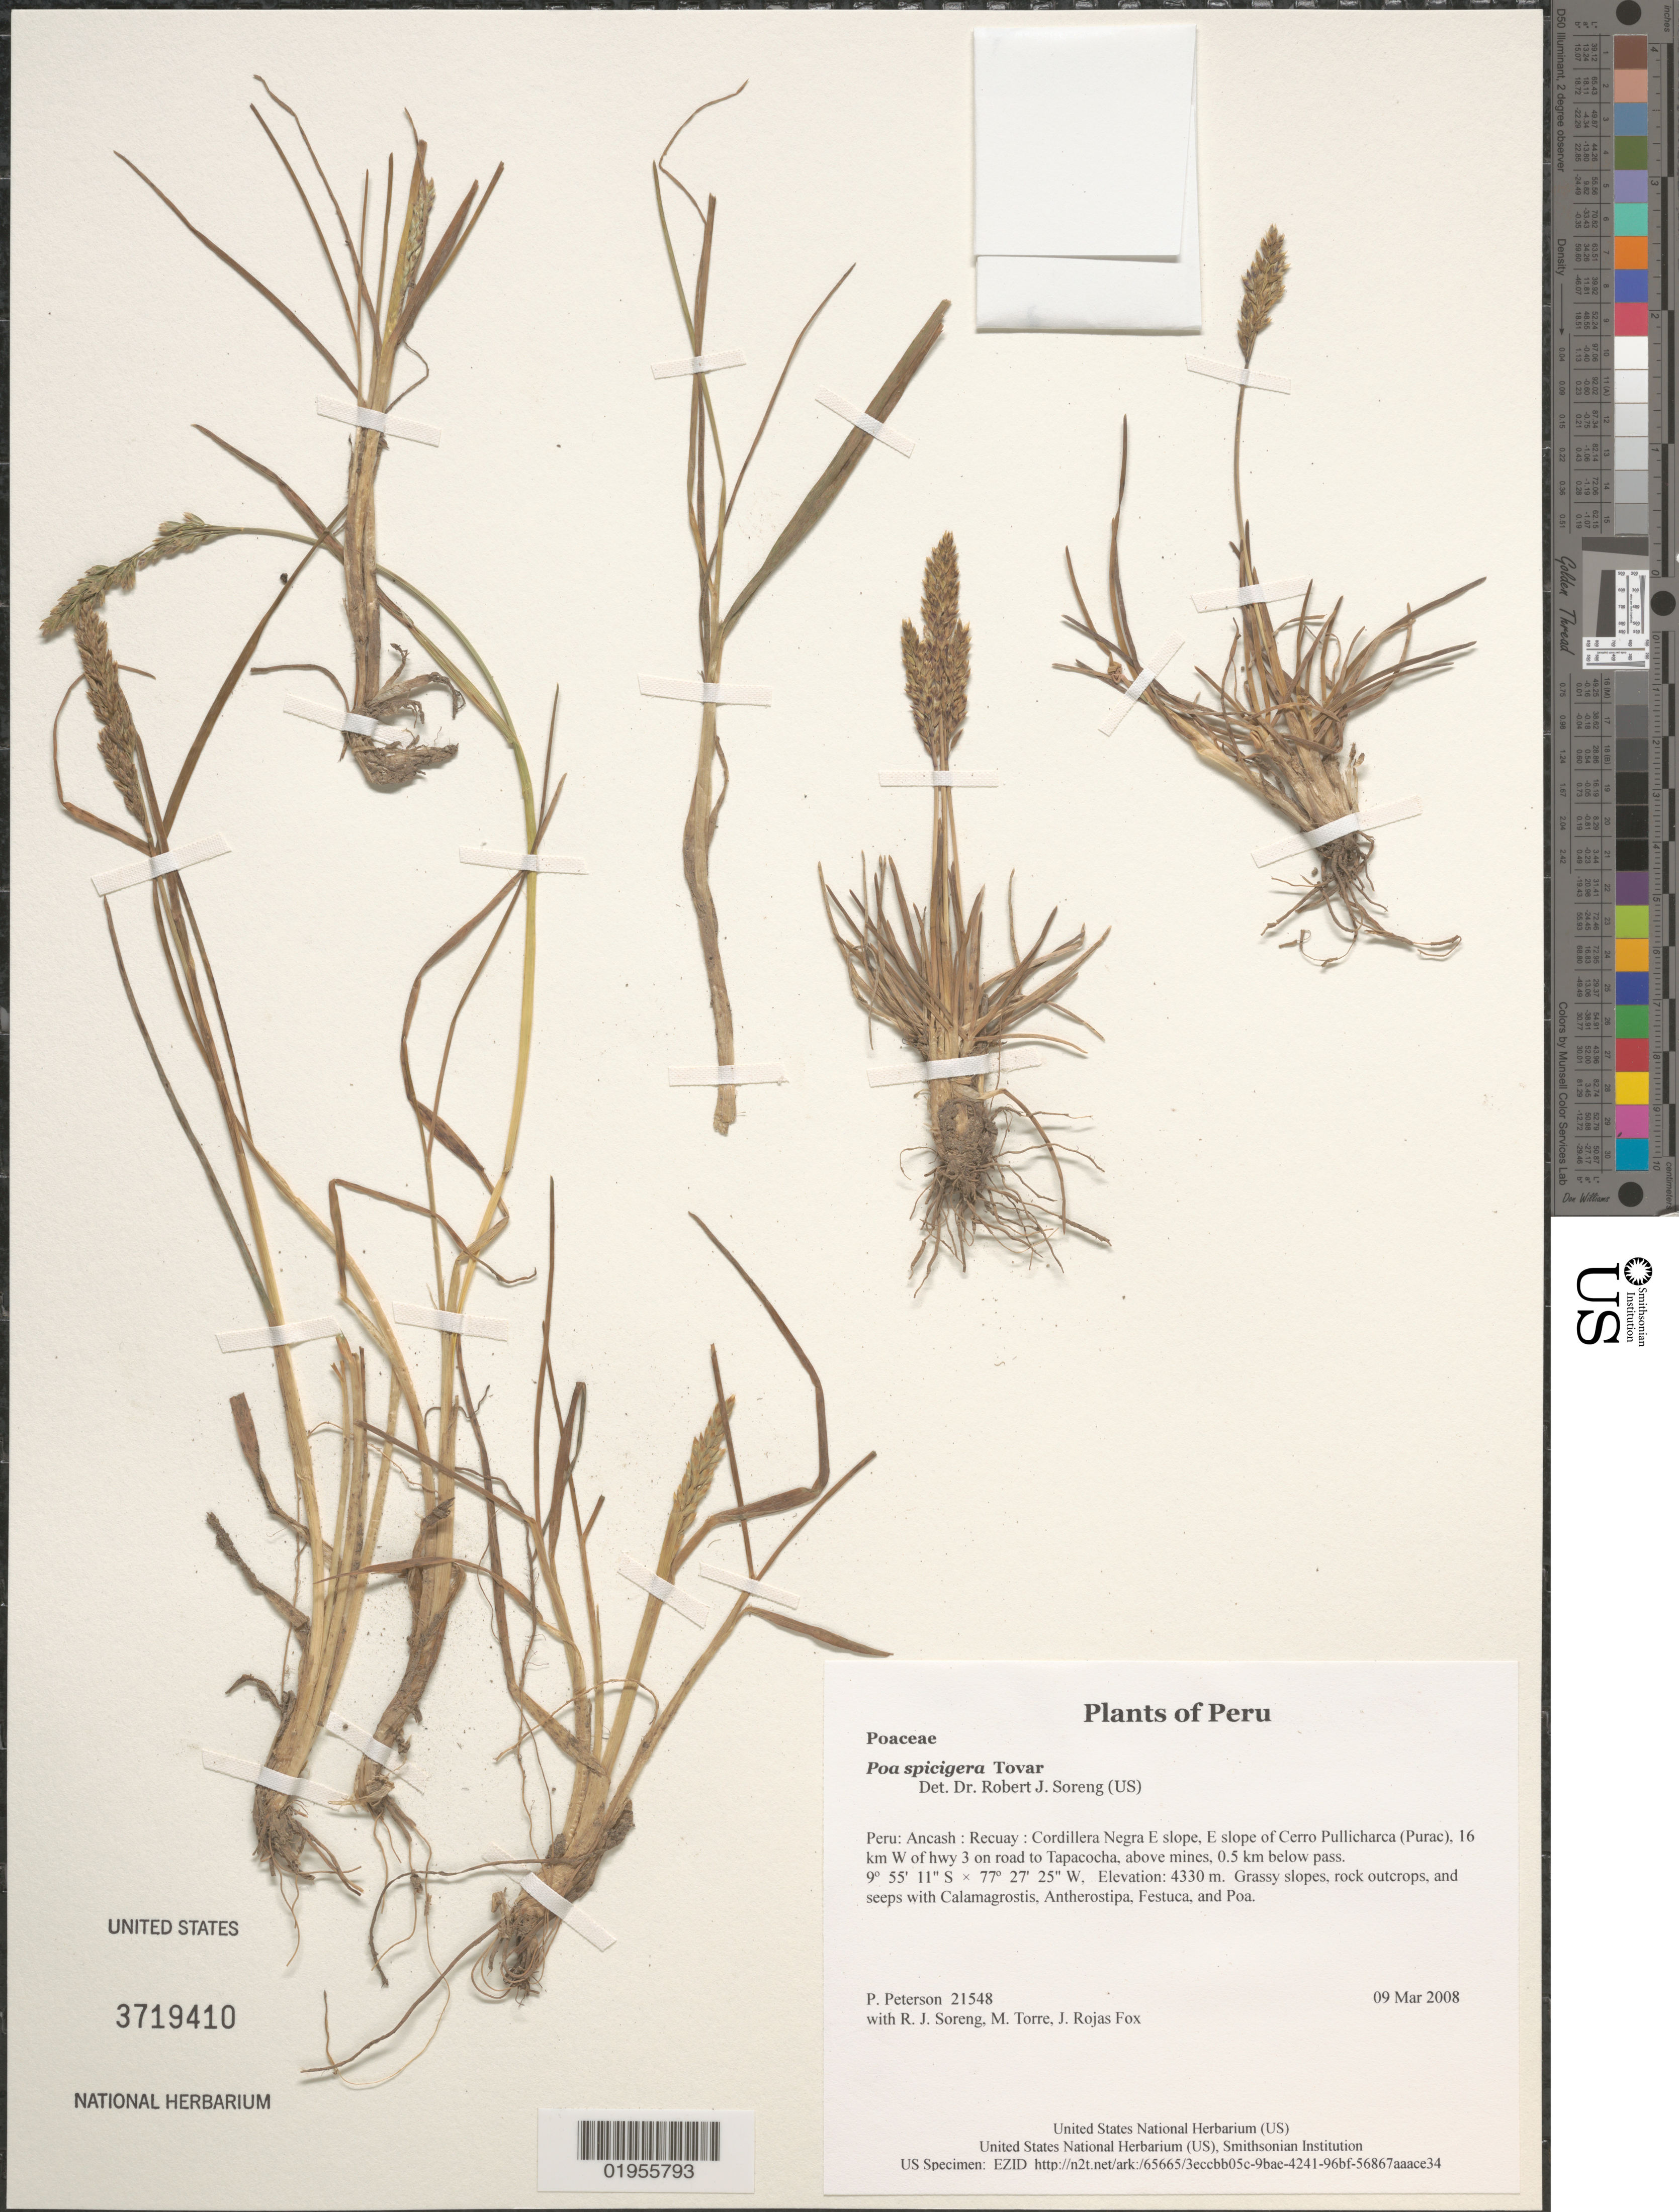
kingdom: Plantae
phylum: Tracheophyta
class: Liliopsida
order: Poales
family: Poaceae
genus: Poa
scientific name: Poa spicigera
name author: Tovar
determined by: Soreng, Robert J., Research Associate (BOT), Smithsonian Institution - National Museum of Natural History (UNITED STATES)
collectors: P. M. Peterson, R. J. Soreng, M. Torre & J. Rojas Fox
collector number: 21548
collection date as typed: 09 Mar 2008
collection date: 2008-03-09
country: Peru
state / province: Ancash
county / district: Recuay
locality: Cordillera Negra E slope, E slope of Cerro Pullicharca (Purac), 16 km W of hwy 3 on road to Tapacocha, above mines, 0.5 km below pass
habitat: Grassy slopes, rock outcrops, and seeps with Calamagrostis, Antherostipa, Festuca, and Poa.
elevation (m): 4330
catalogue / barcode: US 3719410